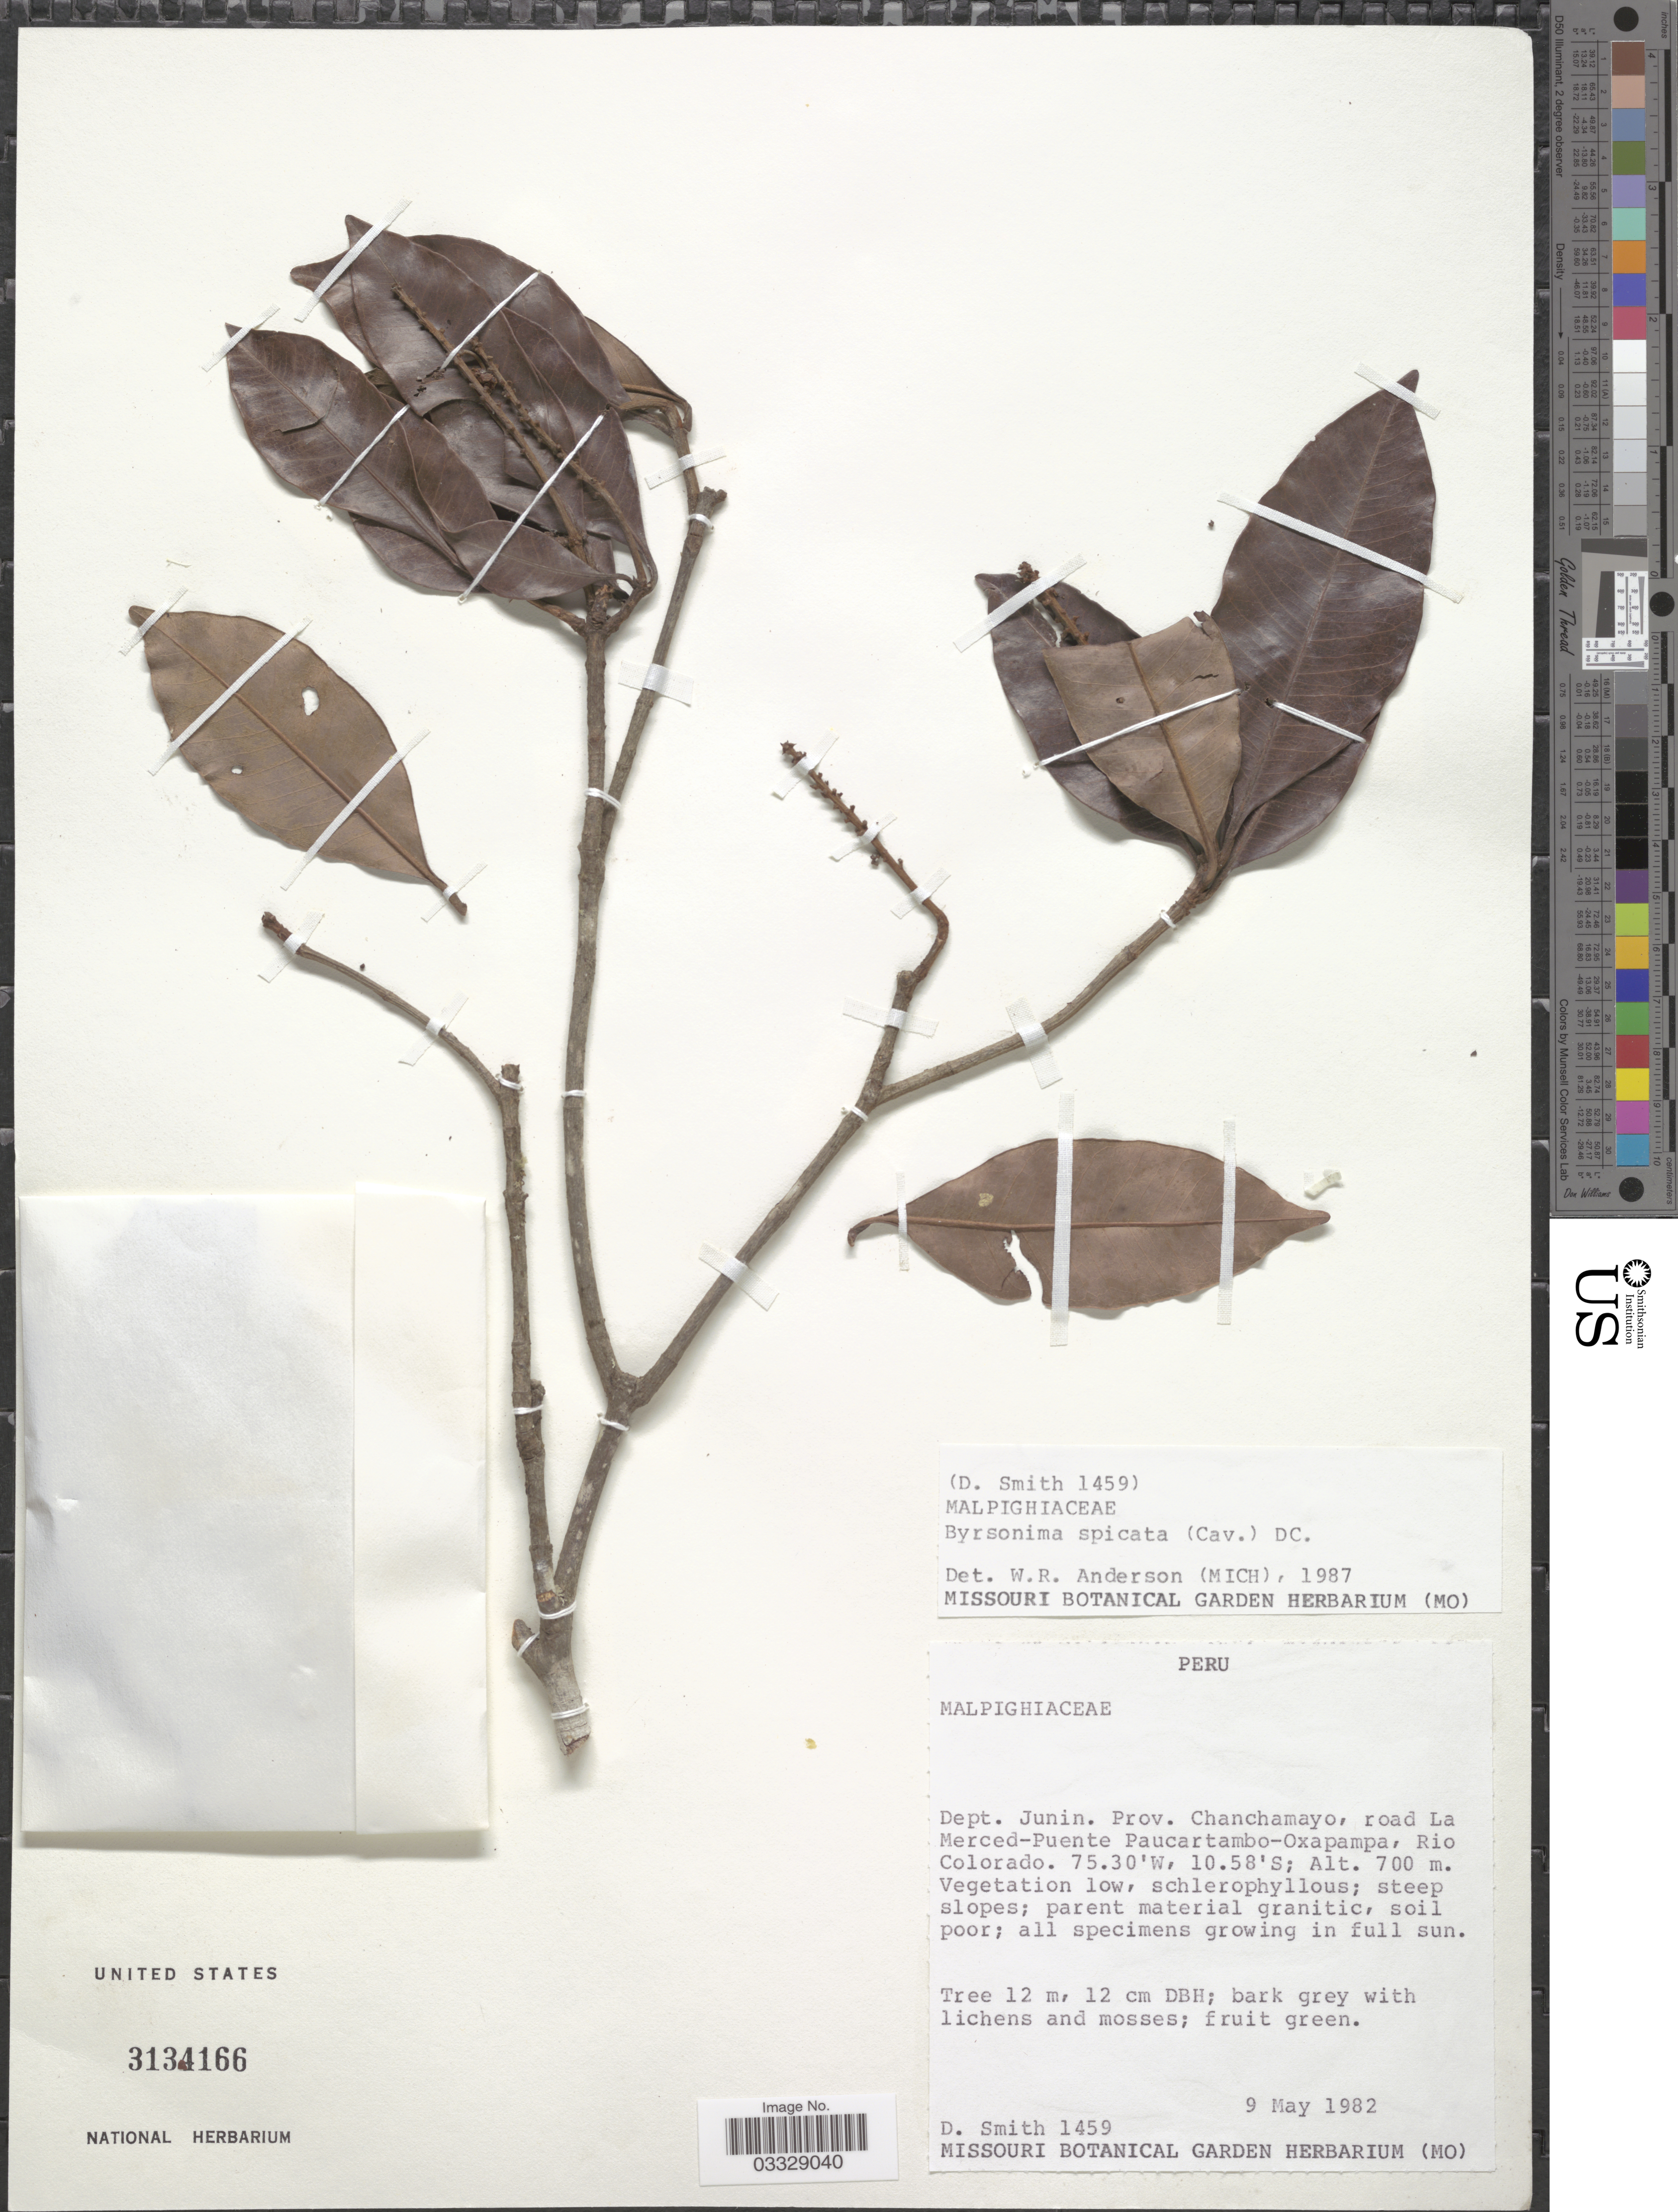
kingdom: Plantae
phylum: Tracheophyta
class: Magnoliopsida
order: Malpighiales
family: Malpighiaceae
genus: Byrsonima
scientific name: Byrsonima spicata (Cav.) DC.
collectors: D. Smith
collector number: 1459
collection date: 1982-05-09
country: Peru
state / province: Junín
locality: Dept. Junin. Prov. Chanchamayo, road La Merced-Puente Paucartambo-Oxapampa, Rio Colorado.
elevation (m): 700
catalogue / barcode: US 3134166